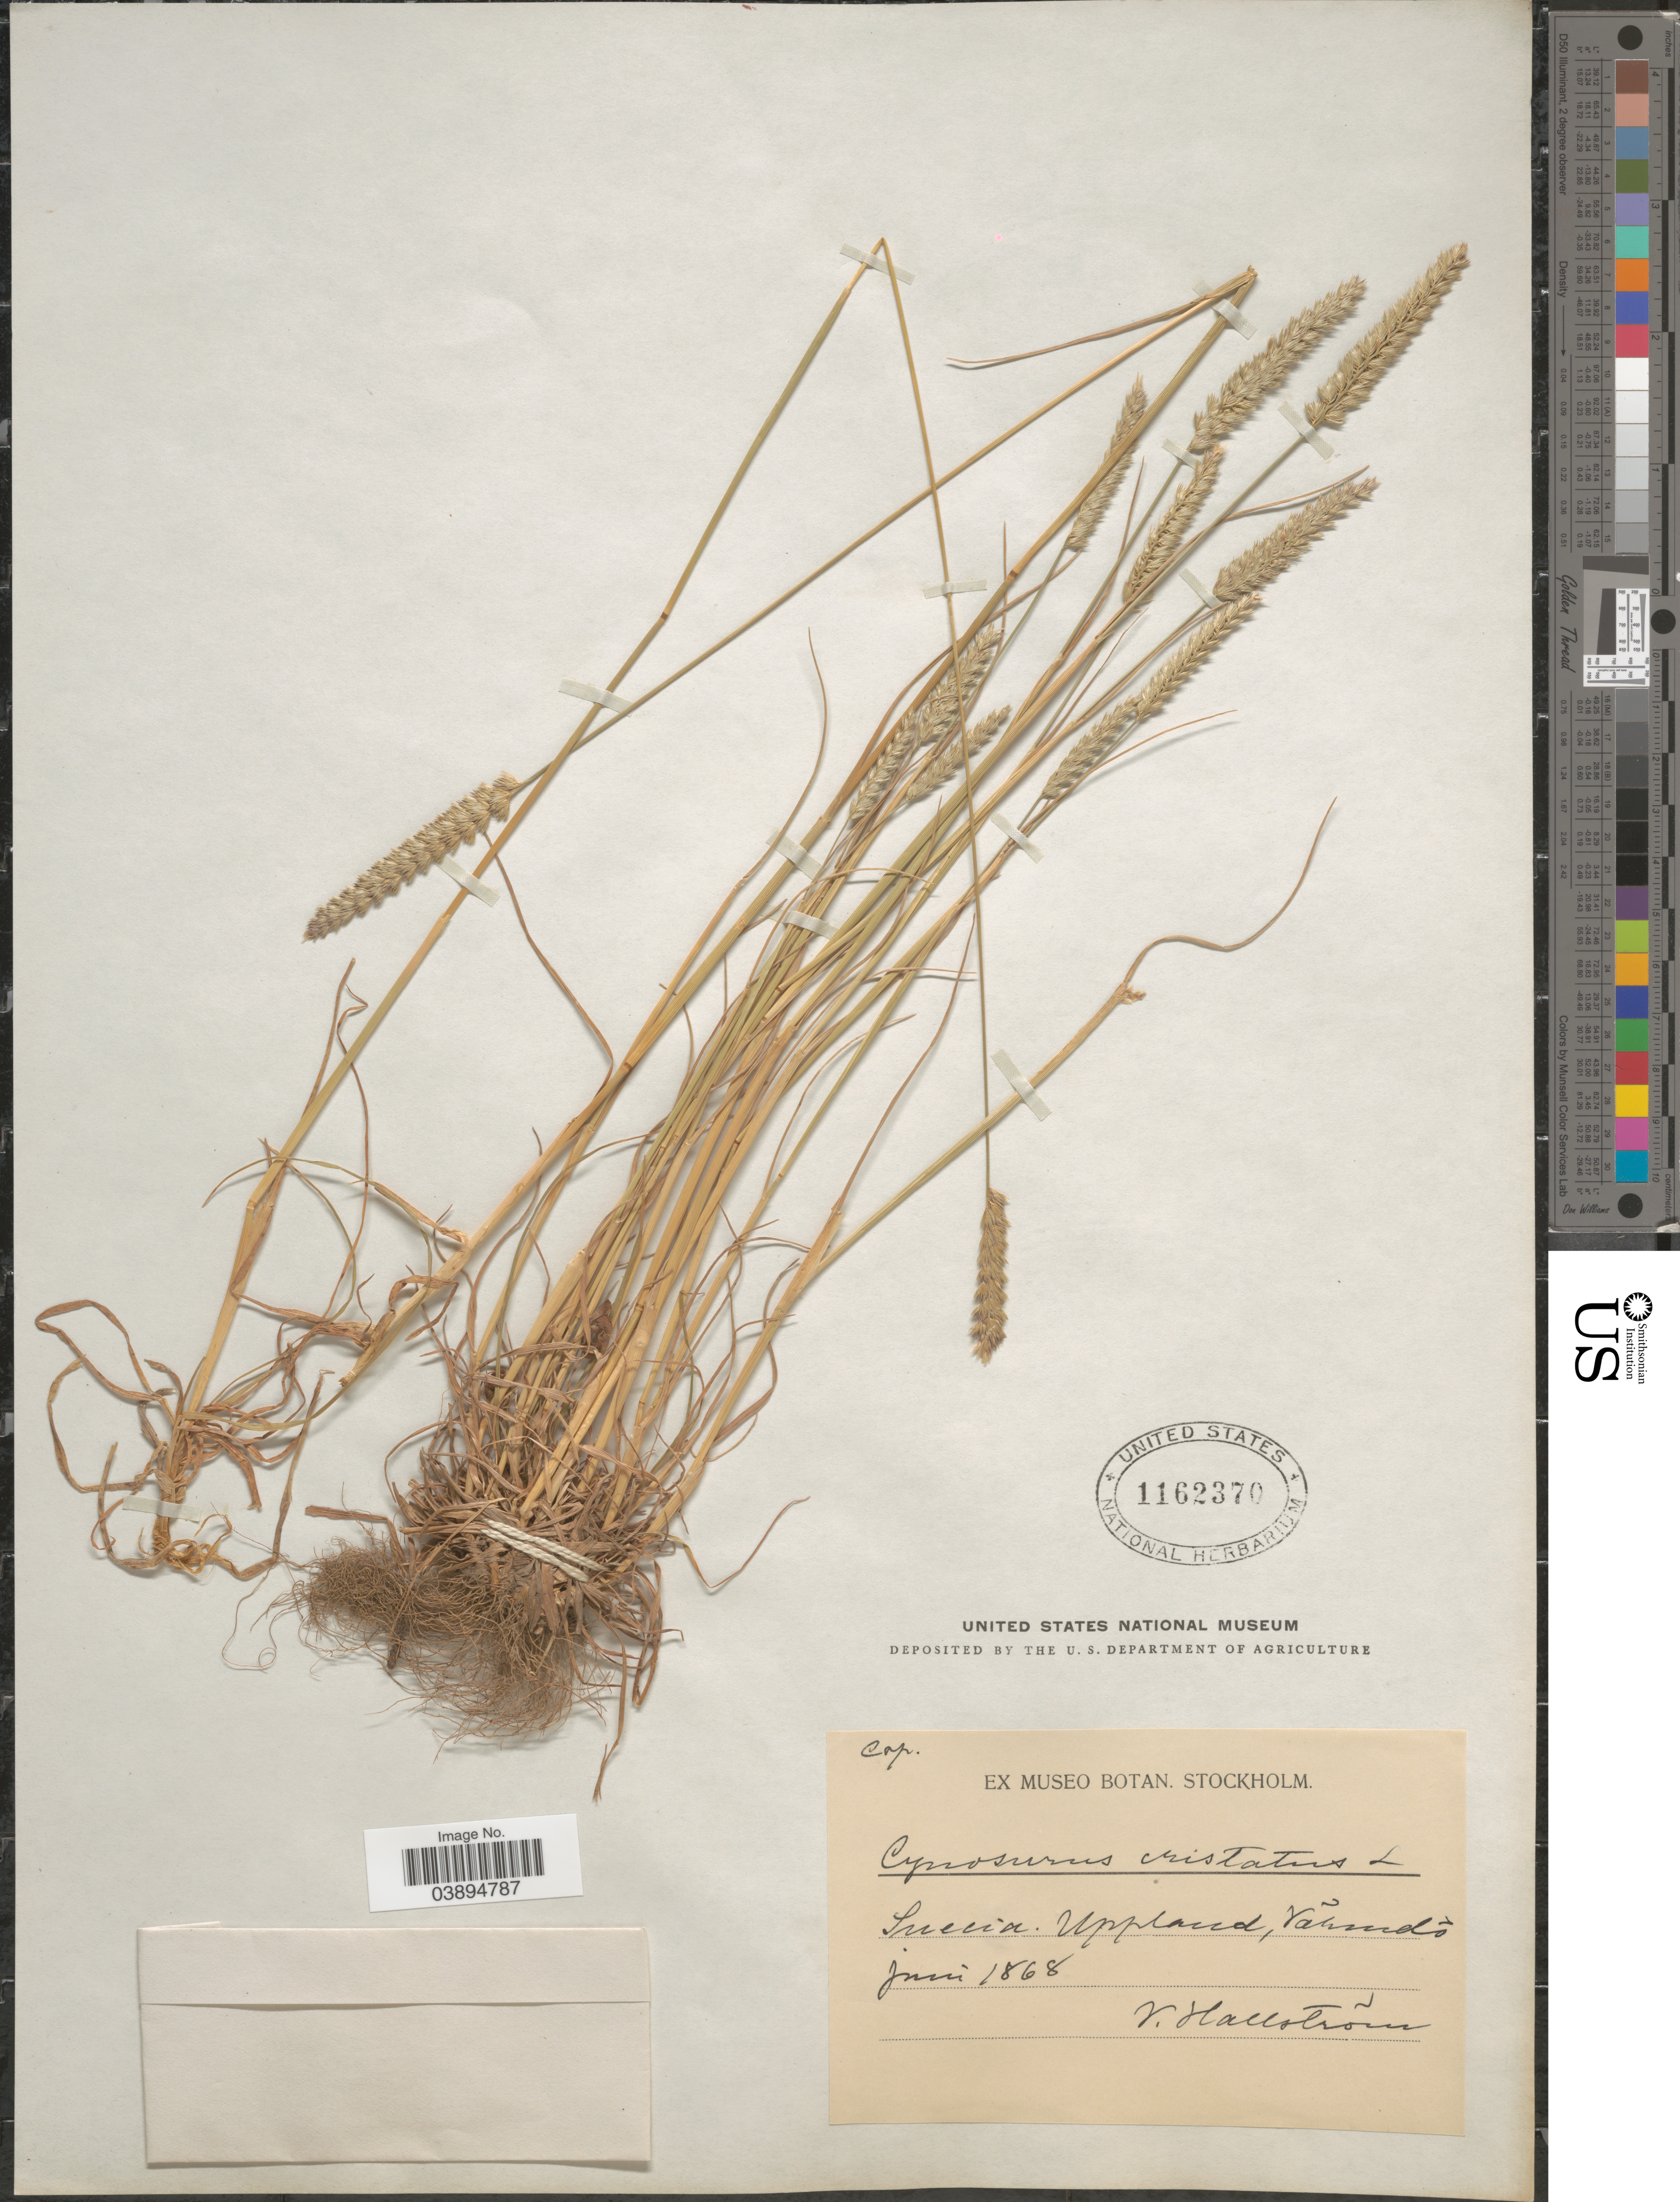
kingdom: Plantae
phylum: Tracheophyta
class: Liliopsida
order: Poales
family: Poaceae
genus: Cynosurus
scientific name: Cynosurus cristatus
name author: L.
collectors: V. Hällström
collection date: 1868-06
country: Sweden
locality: Sueccia. Uppland. Vãrmdõ.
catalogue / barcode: US 1162370